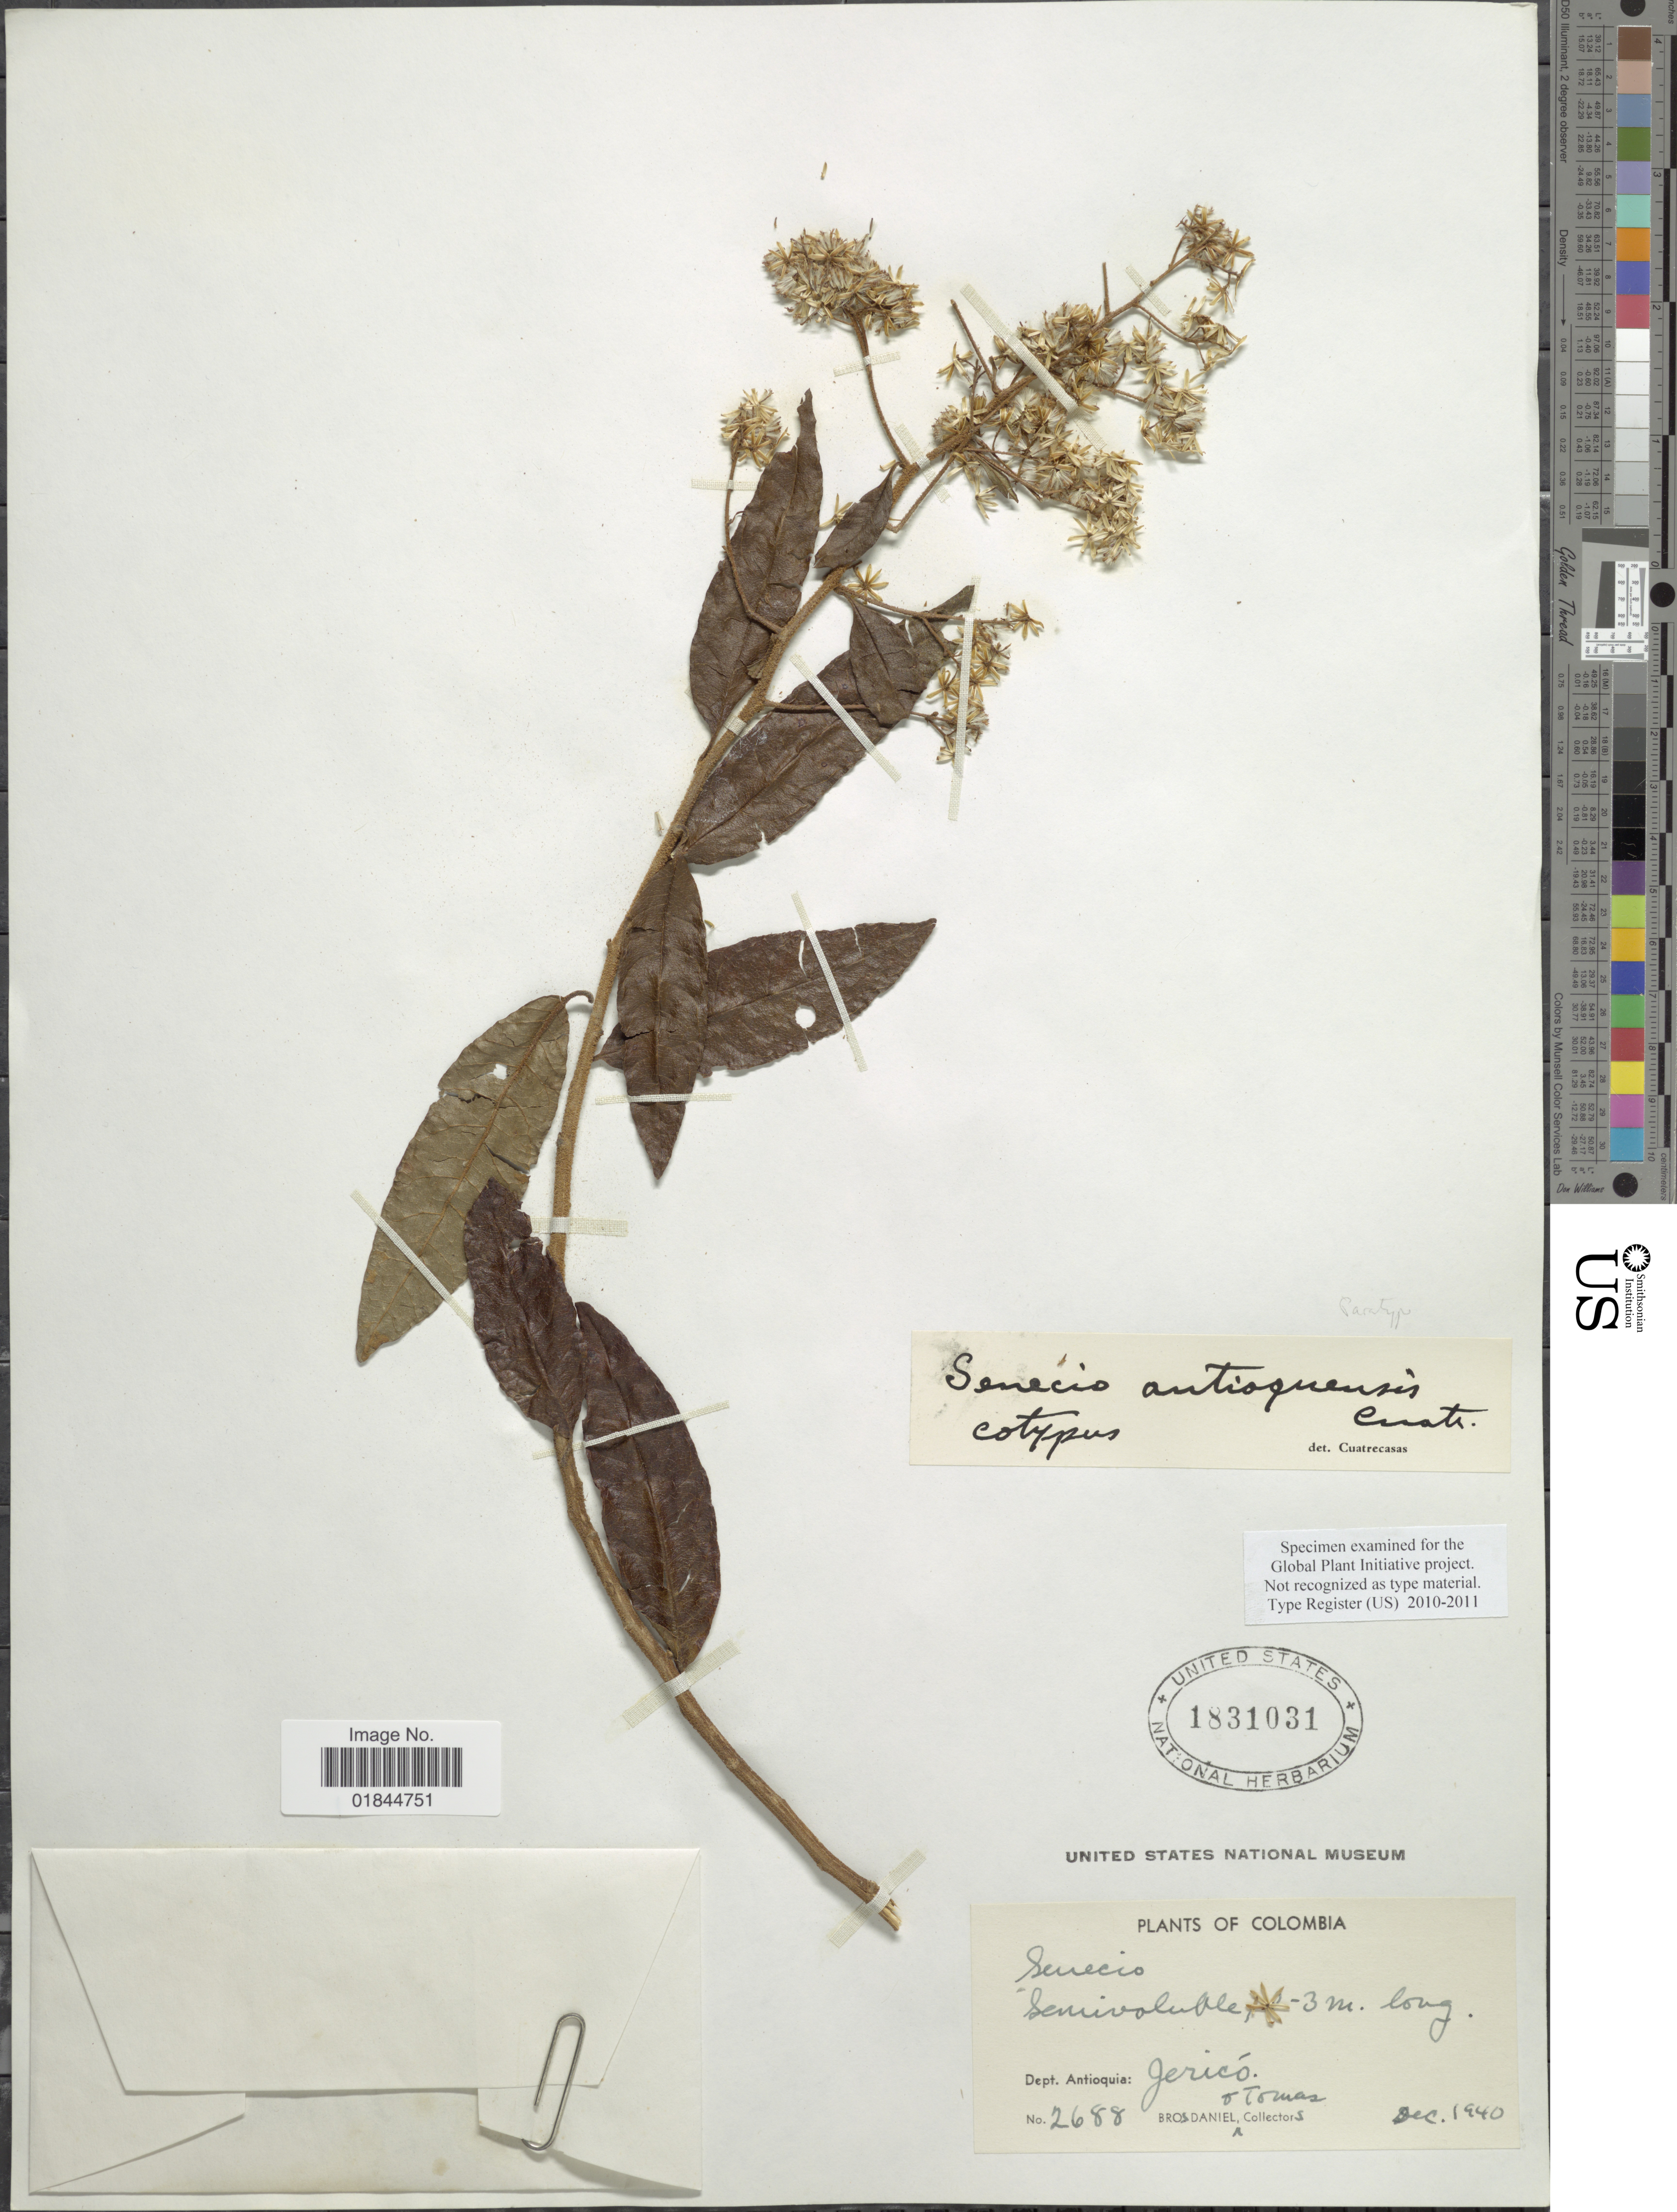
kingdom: Plantae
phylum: Tracheophyta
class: Magnoliopsida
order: Asterales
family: Asteraceae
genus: Pentacalia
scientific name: Pentacalia sp.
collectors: Bro. Daniel & B. Tomas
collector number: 2688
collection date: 1940-12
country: Colombia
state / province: Antioquia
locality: Dept. Antioquia. Jericho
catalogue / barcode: US 1831031